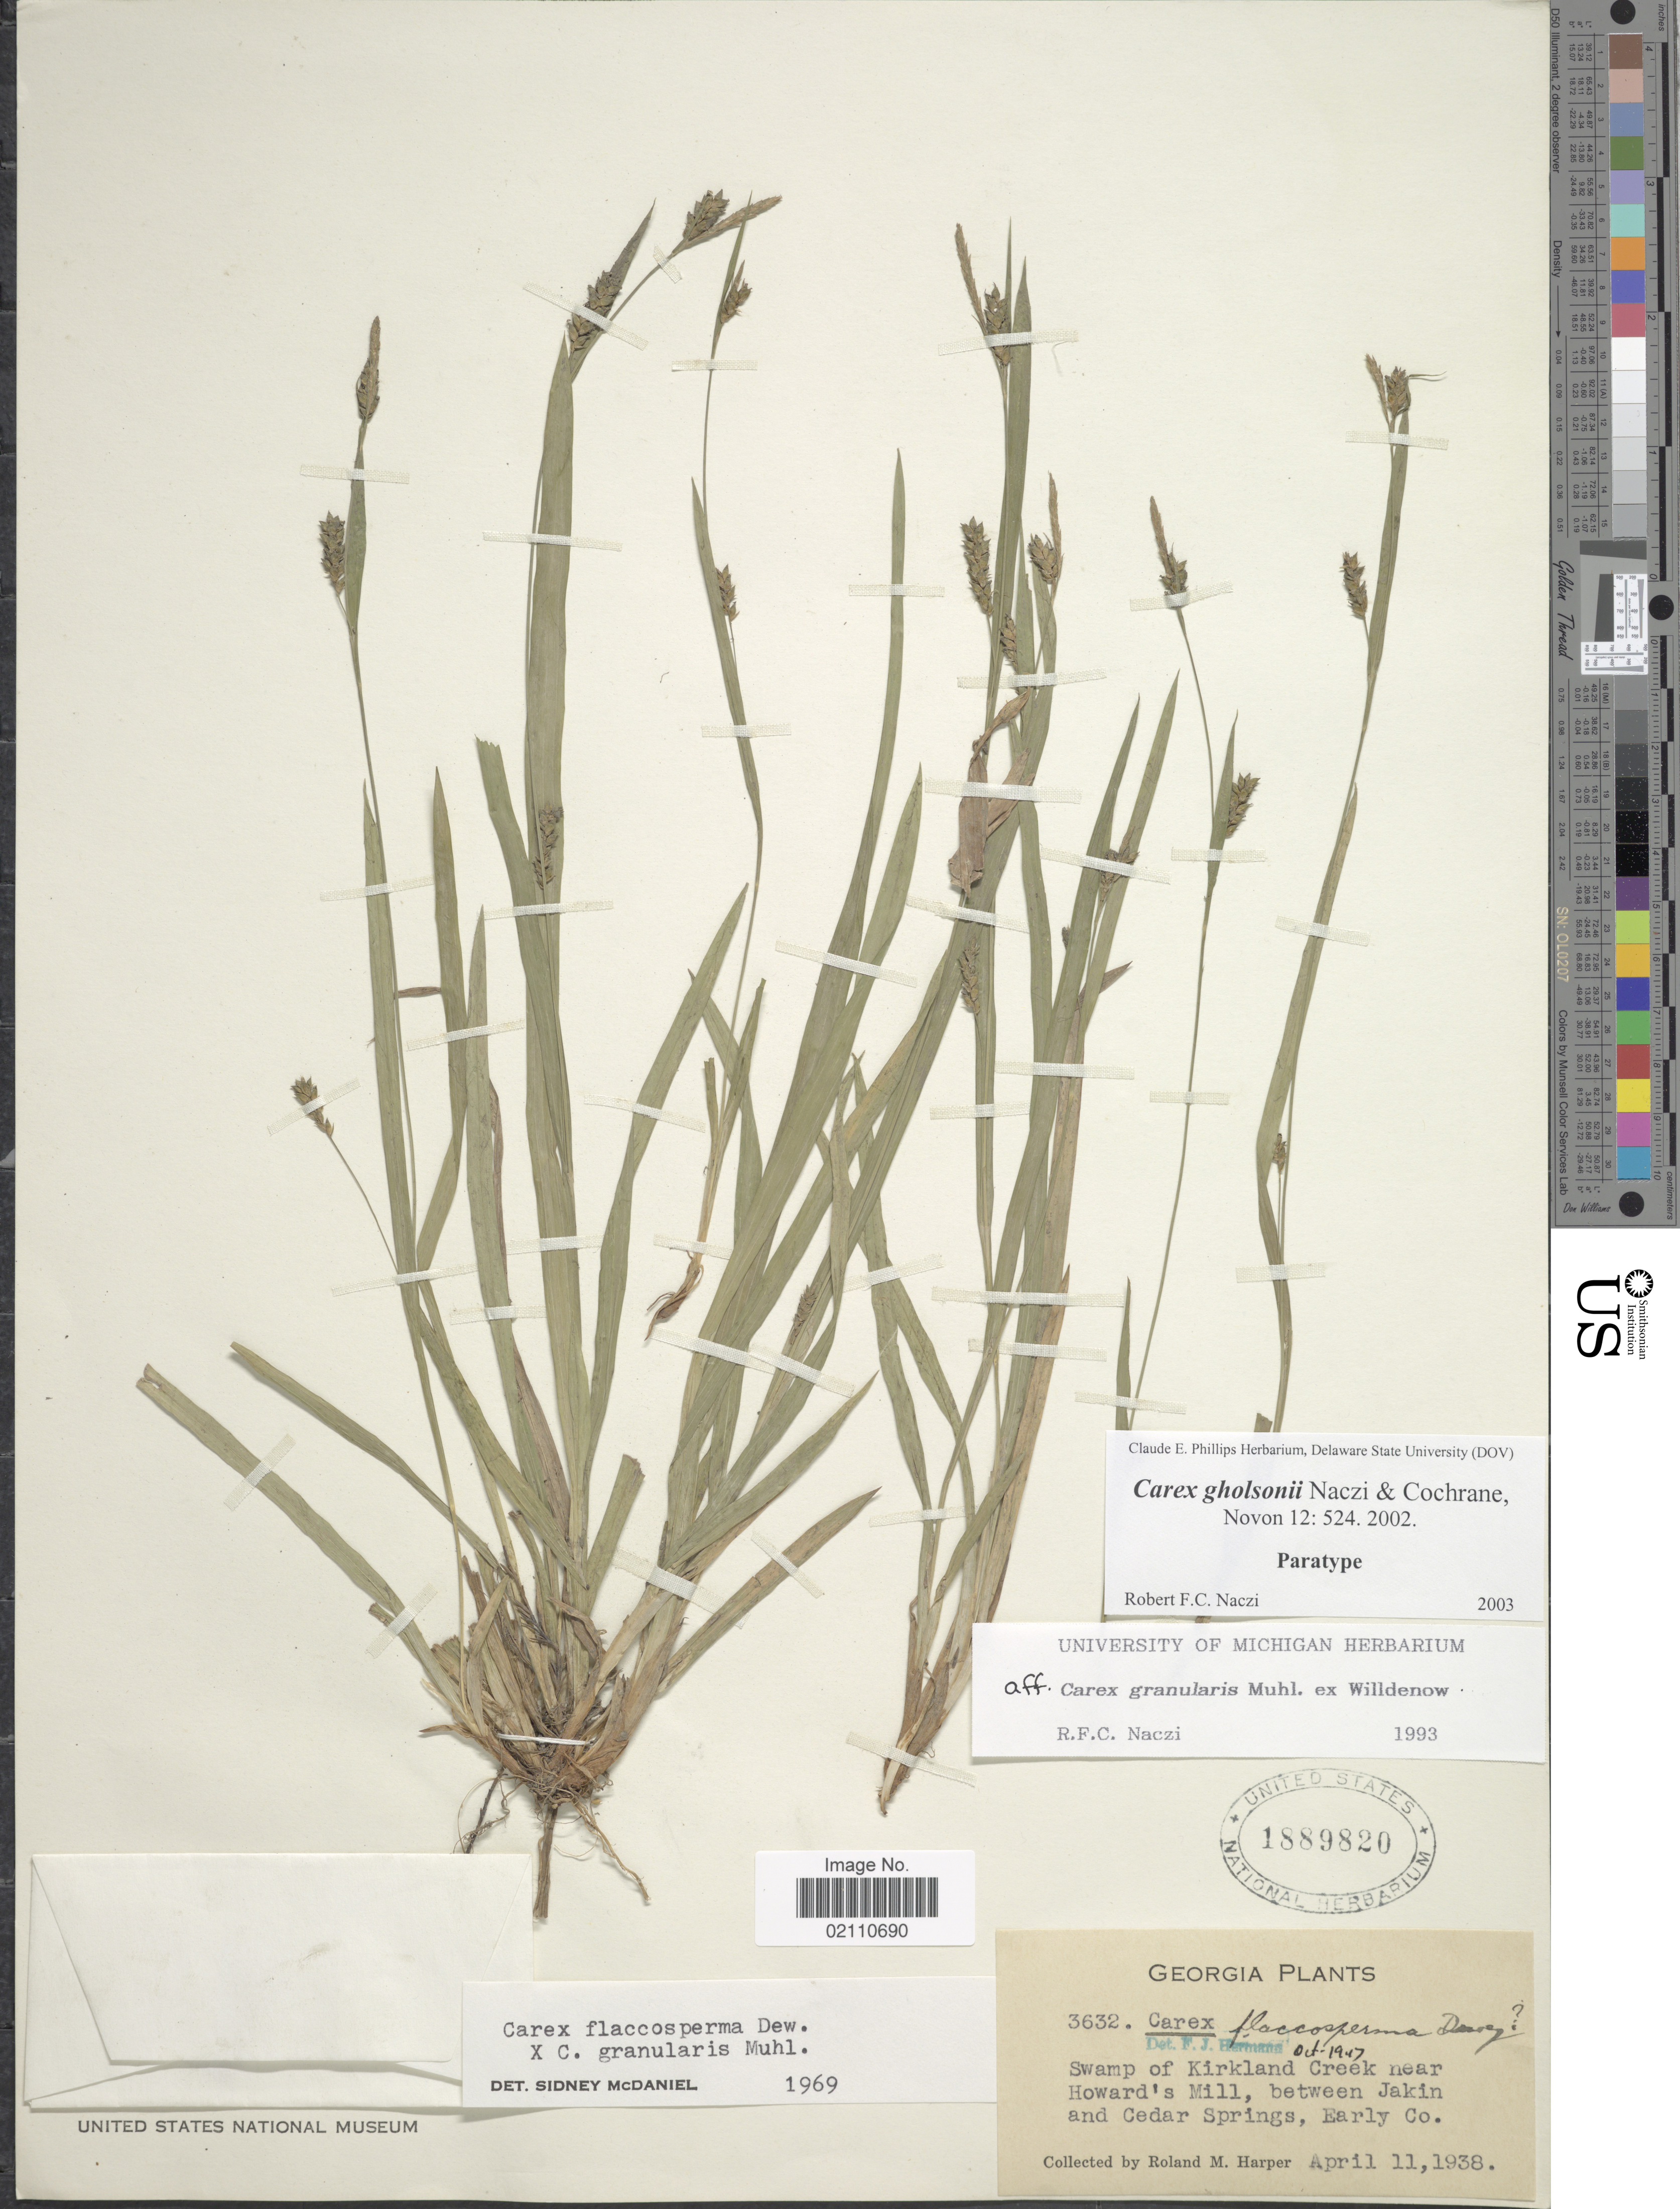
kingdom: Plantae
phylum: Tracheophyta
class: Liliopsida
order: Poales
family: Cyperaceae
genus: Carex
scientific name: Carex gholsonii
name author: Naczi & Cochrane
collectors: R. M. Harper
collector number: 3632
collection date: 1938-04-11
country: United States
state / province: Georgia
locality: Swamp of Kirkland Creek near Howard's Mill, between Jakin and Cedar Springs, Early Co.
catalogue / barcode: US 1889820